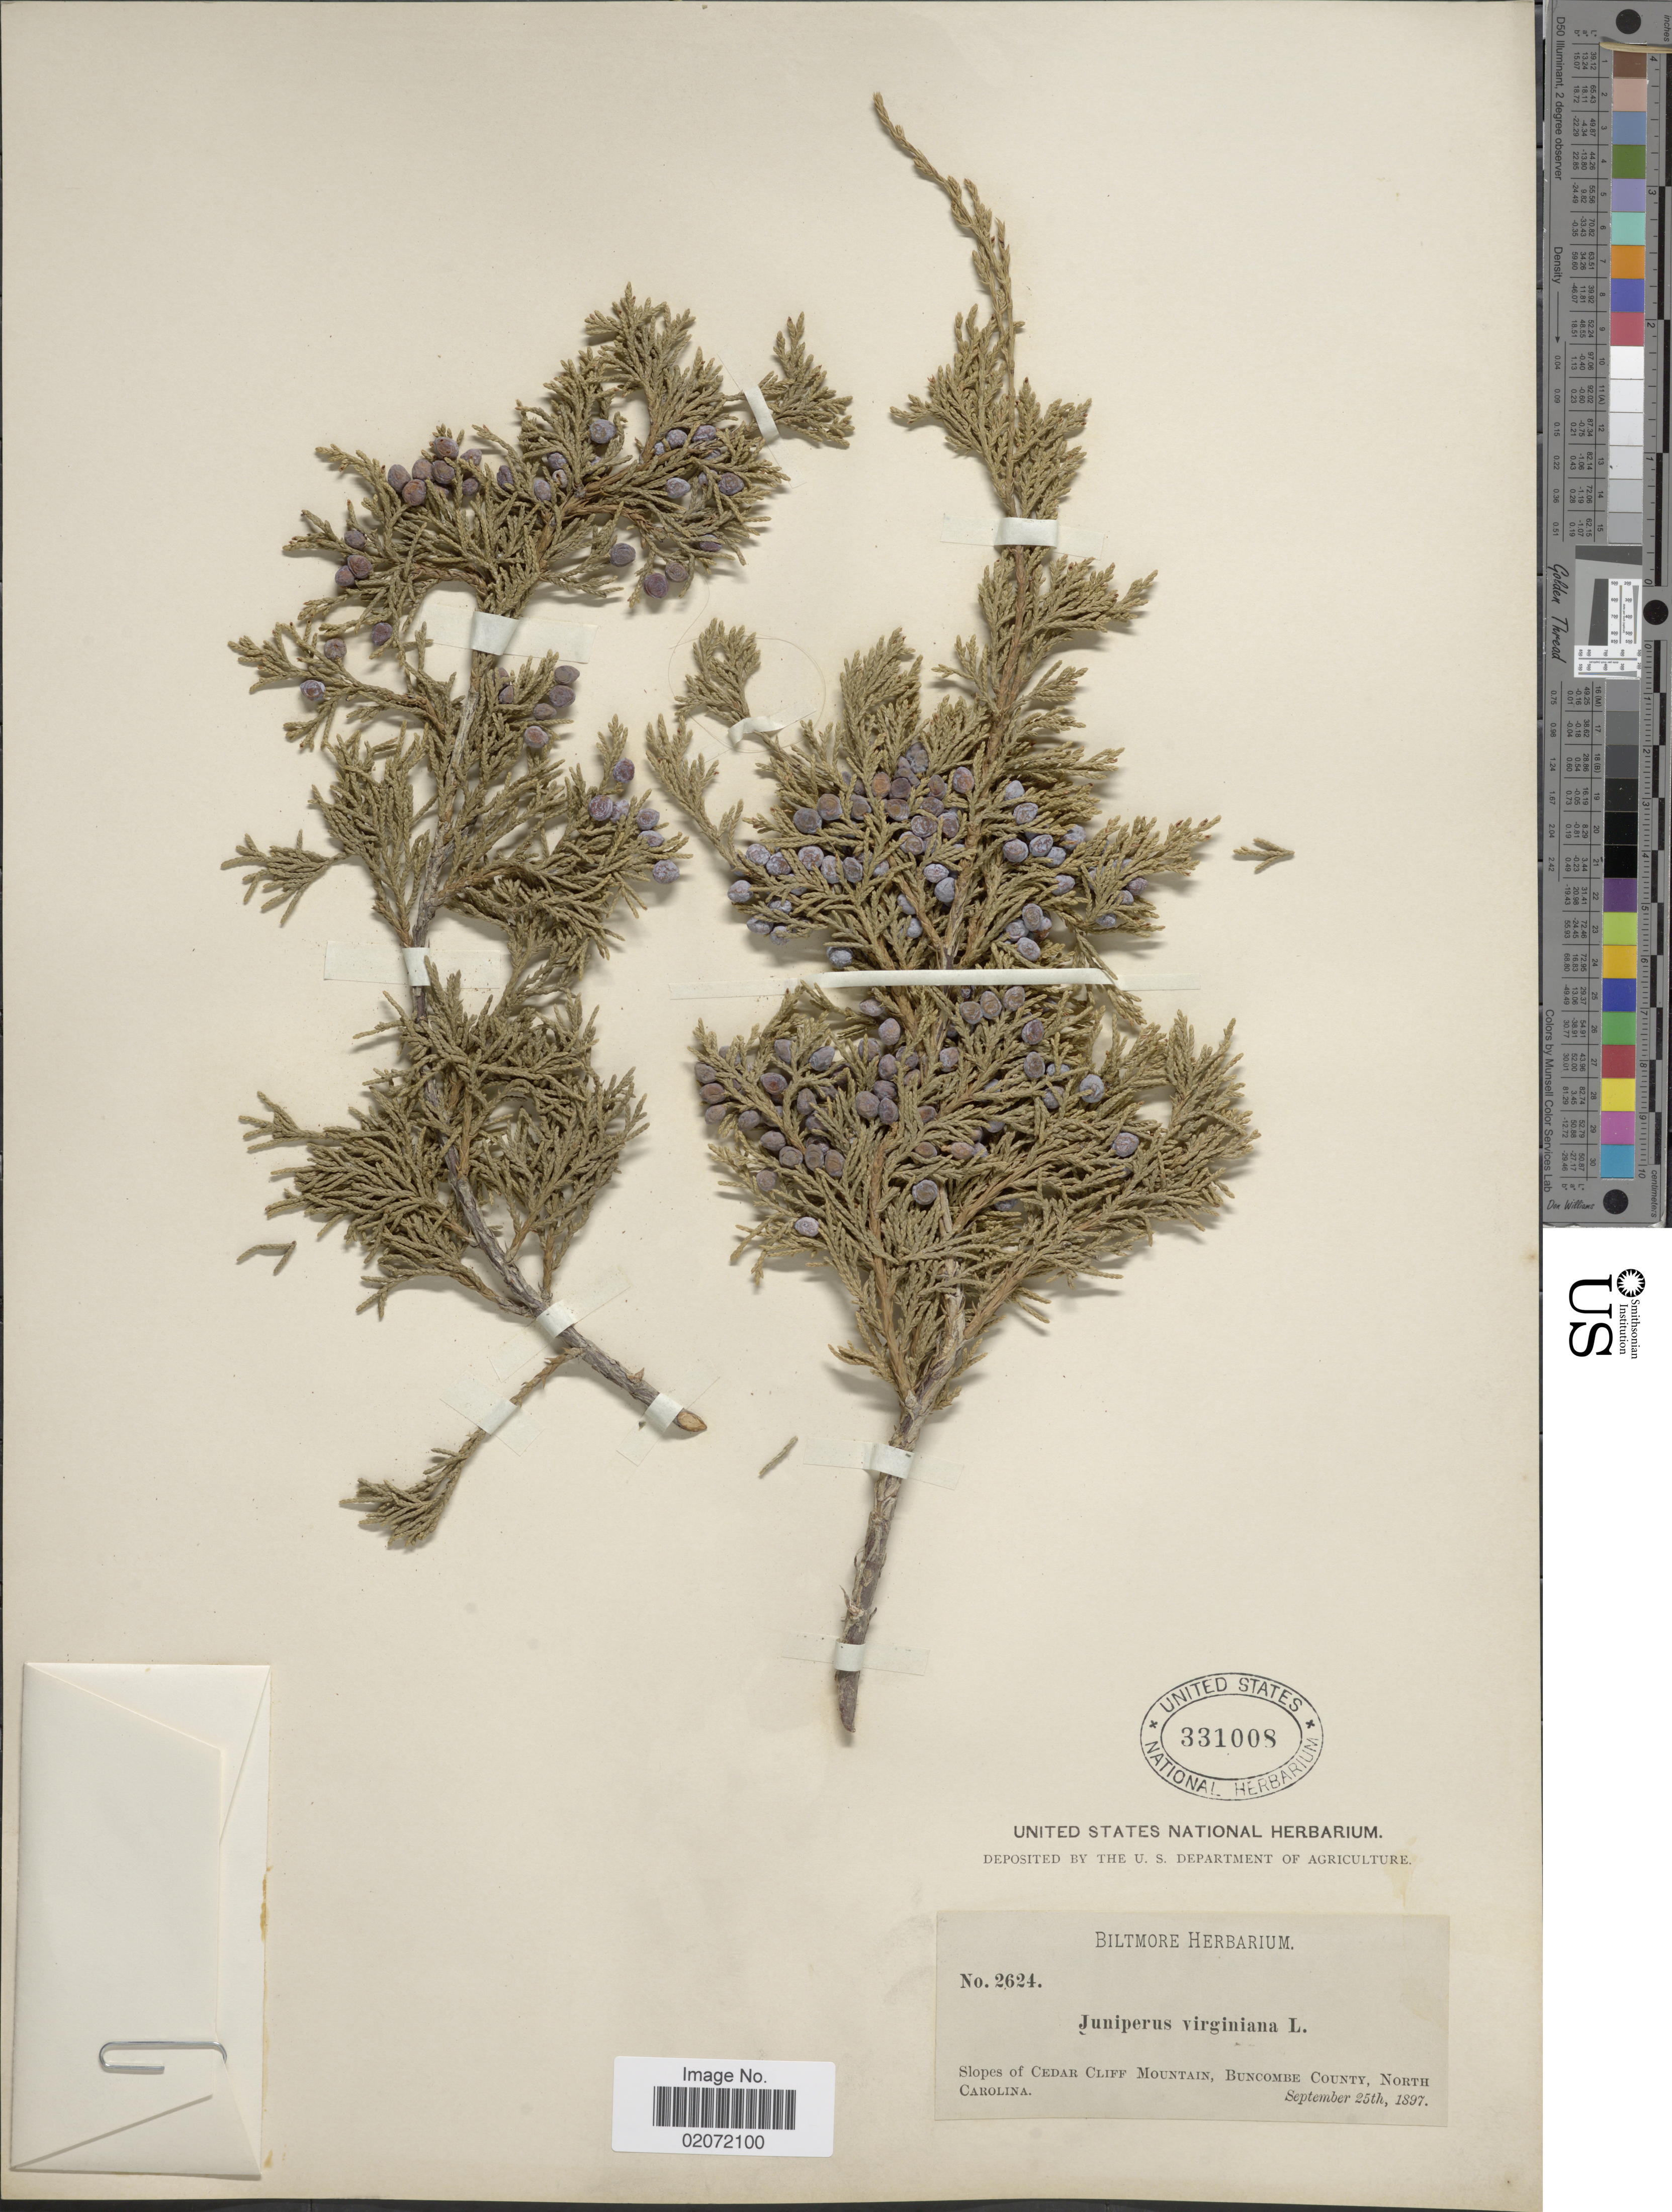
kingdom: Plantae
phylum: Tracheophyta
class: Pinopsida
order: Pinales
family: Cupressaceae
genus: Juniperus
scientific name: Juniperus virginiana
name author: L.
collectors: ex herb. Biltmore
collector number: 2624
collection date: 1897-09-25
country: United States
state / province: North Carolina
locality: Slopes of Cedar Cliff Mountain, Buncombe County, North Carolina.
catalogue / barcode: US 331008